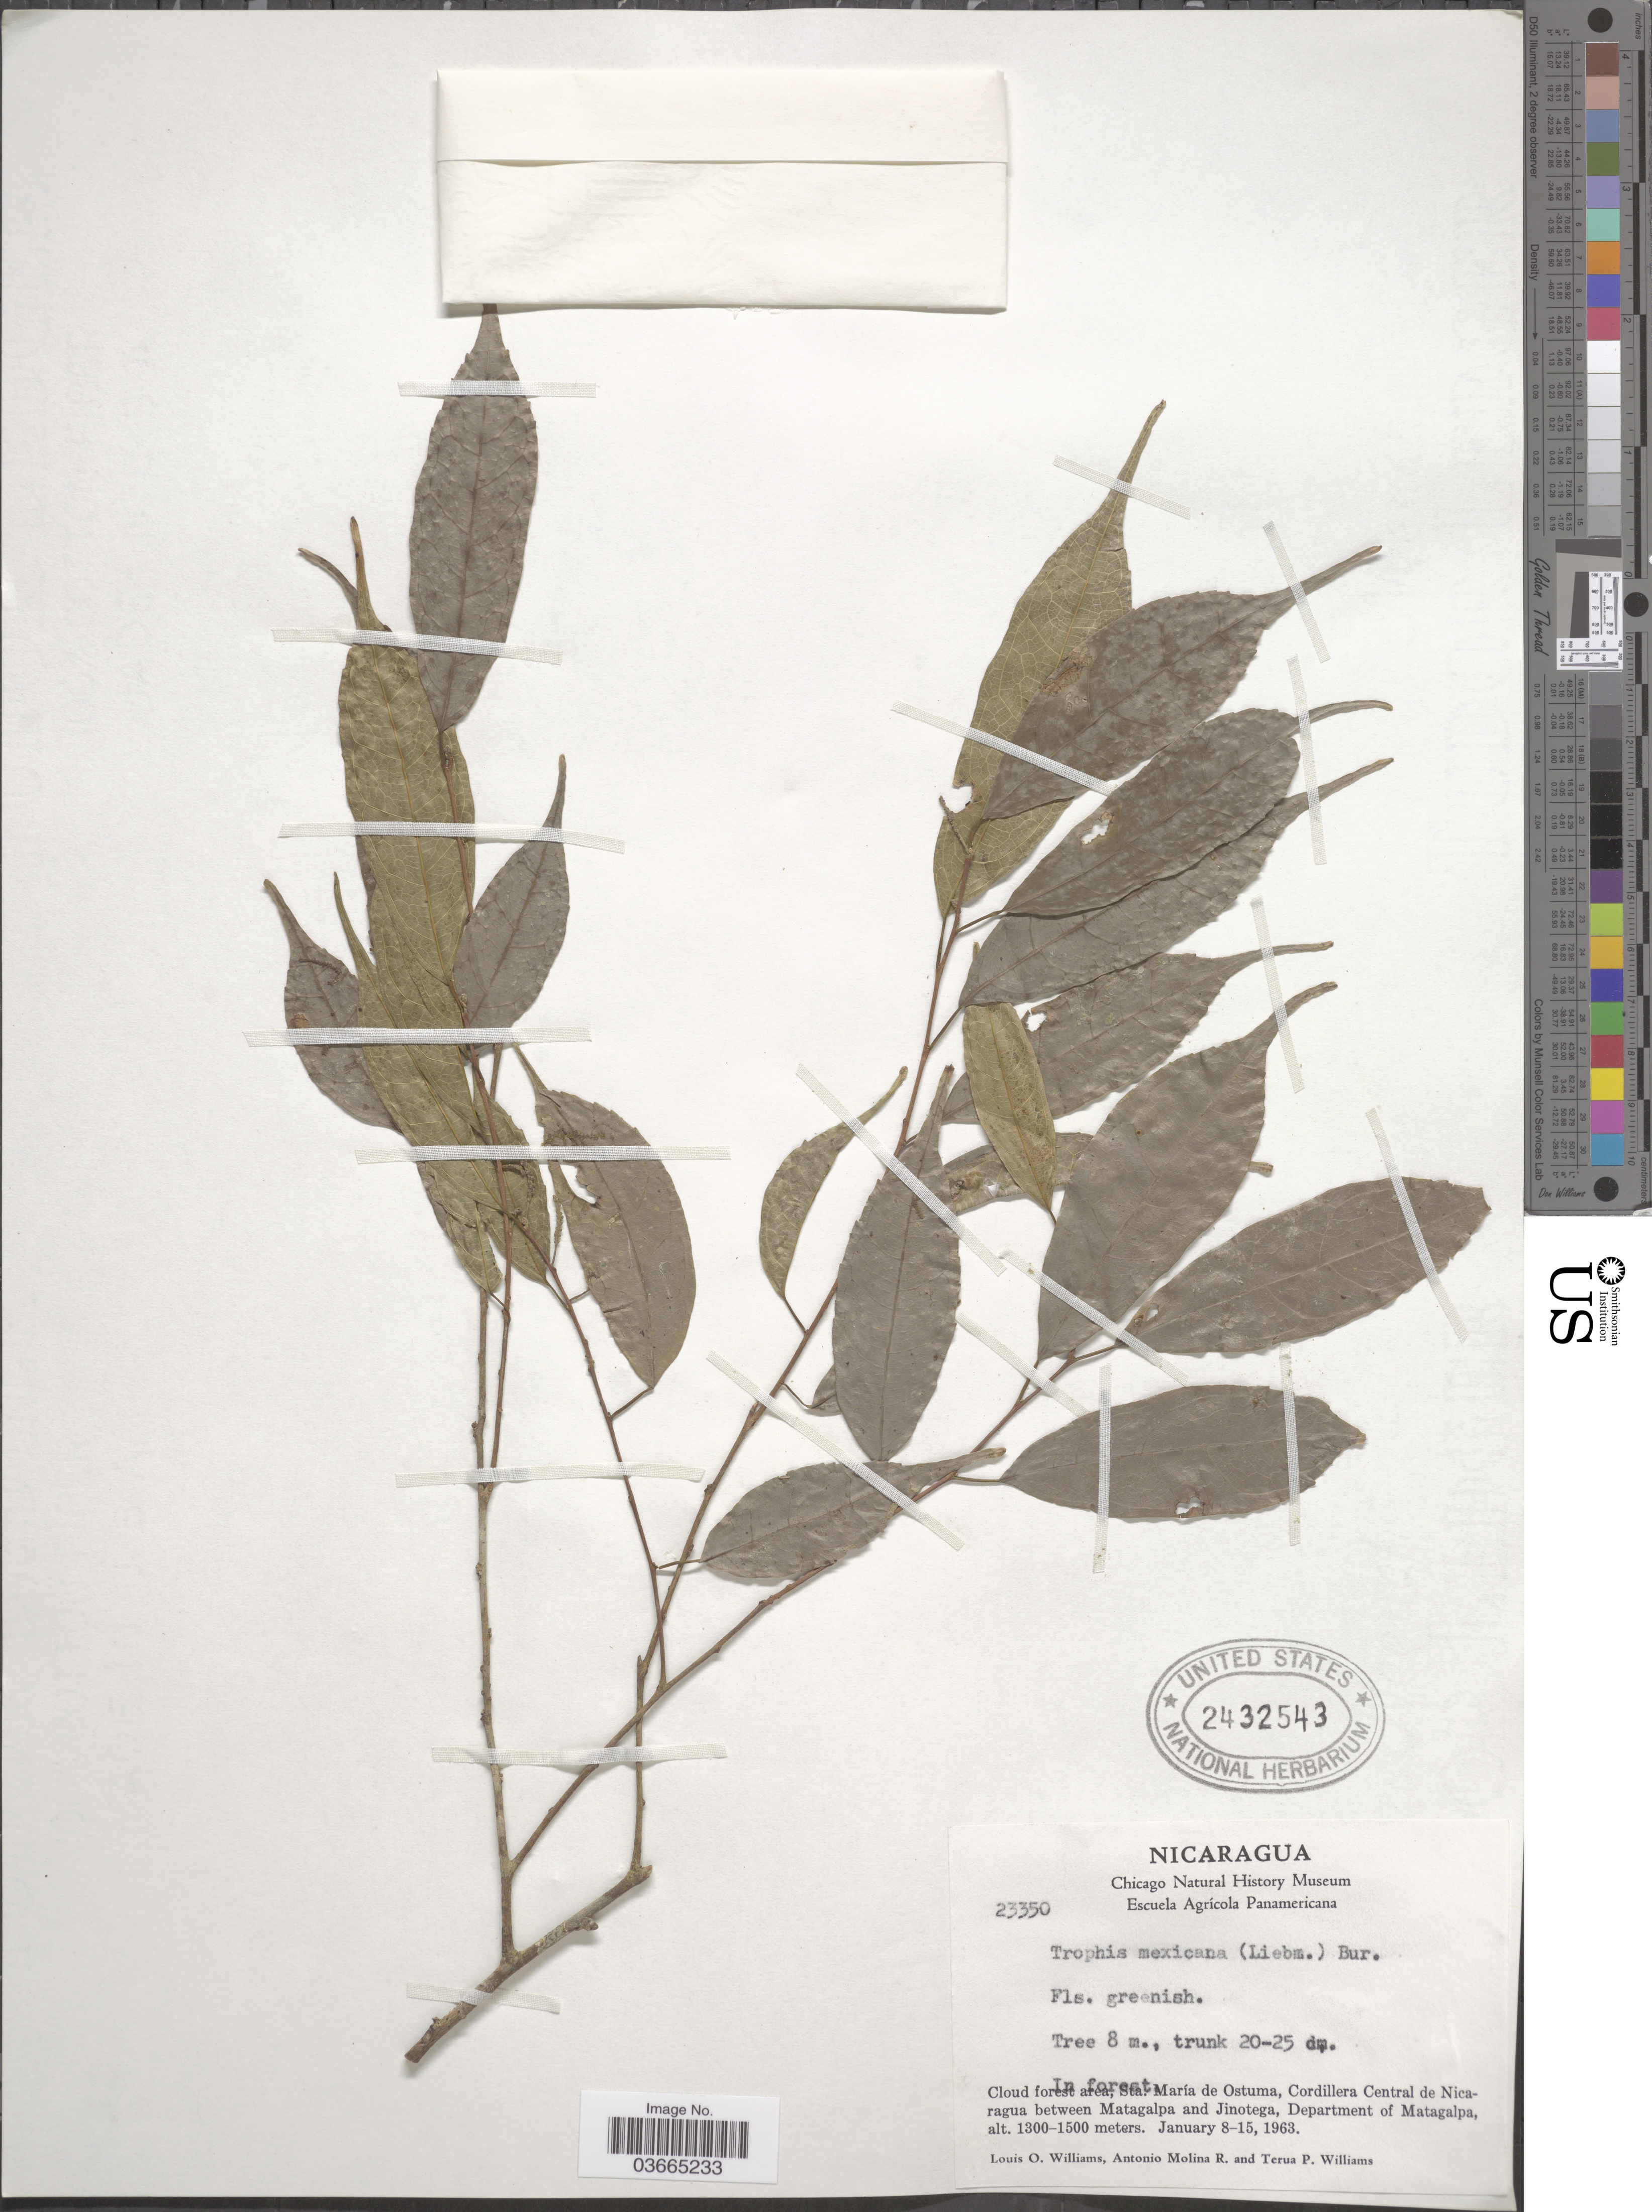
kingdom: Plantae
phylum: Tracheophyta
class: Magnoliopsida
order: Rosales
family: Moraceae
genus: Trophis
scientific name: Trophis mexicana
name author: (Liebm.) Bureau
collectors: L. O. Williams, A. Molina R. & T. Williams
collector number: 23350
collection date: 1963-01-08/1963-01-15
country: Nicaragua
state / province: Matagalpa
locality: Cloud forest area, Sta. María de Ostuma, Cordillera Central de Nicaragua between Matagalpa and Jinotega, Department of Matagalpa.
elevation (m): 1300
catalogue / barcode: US 2432543